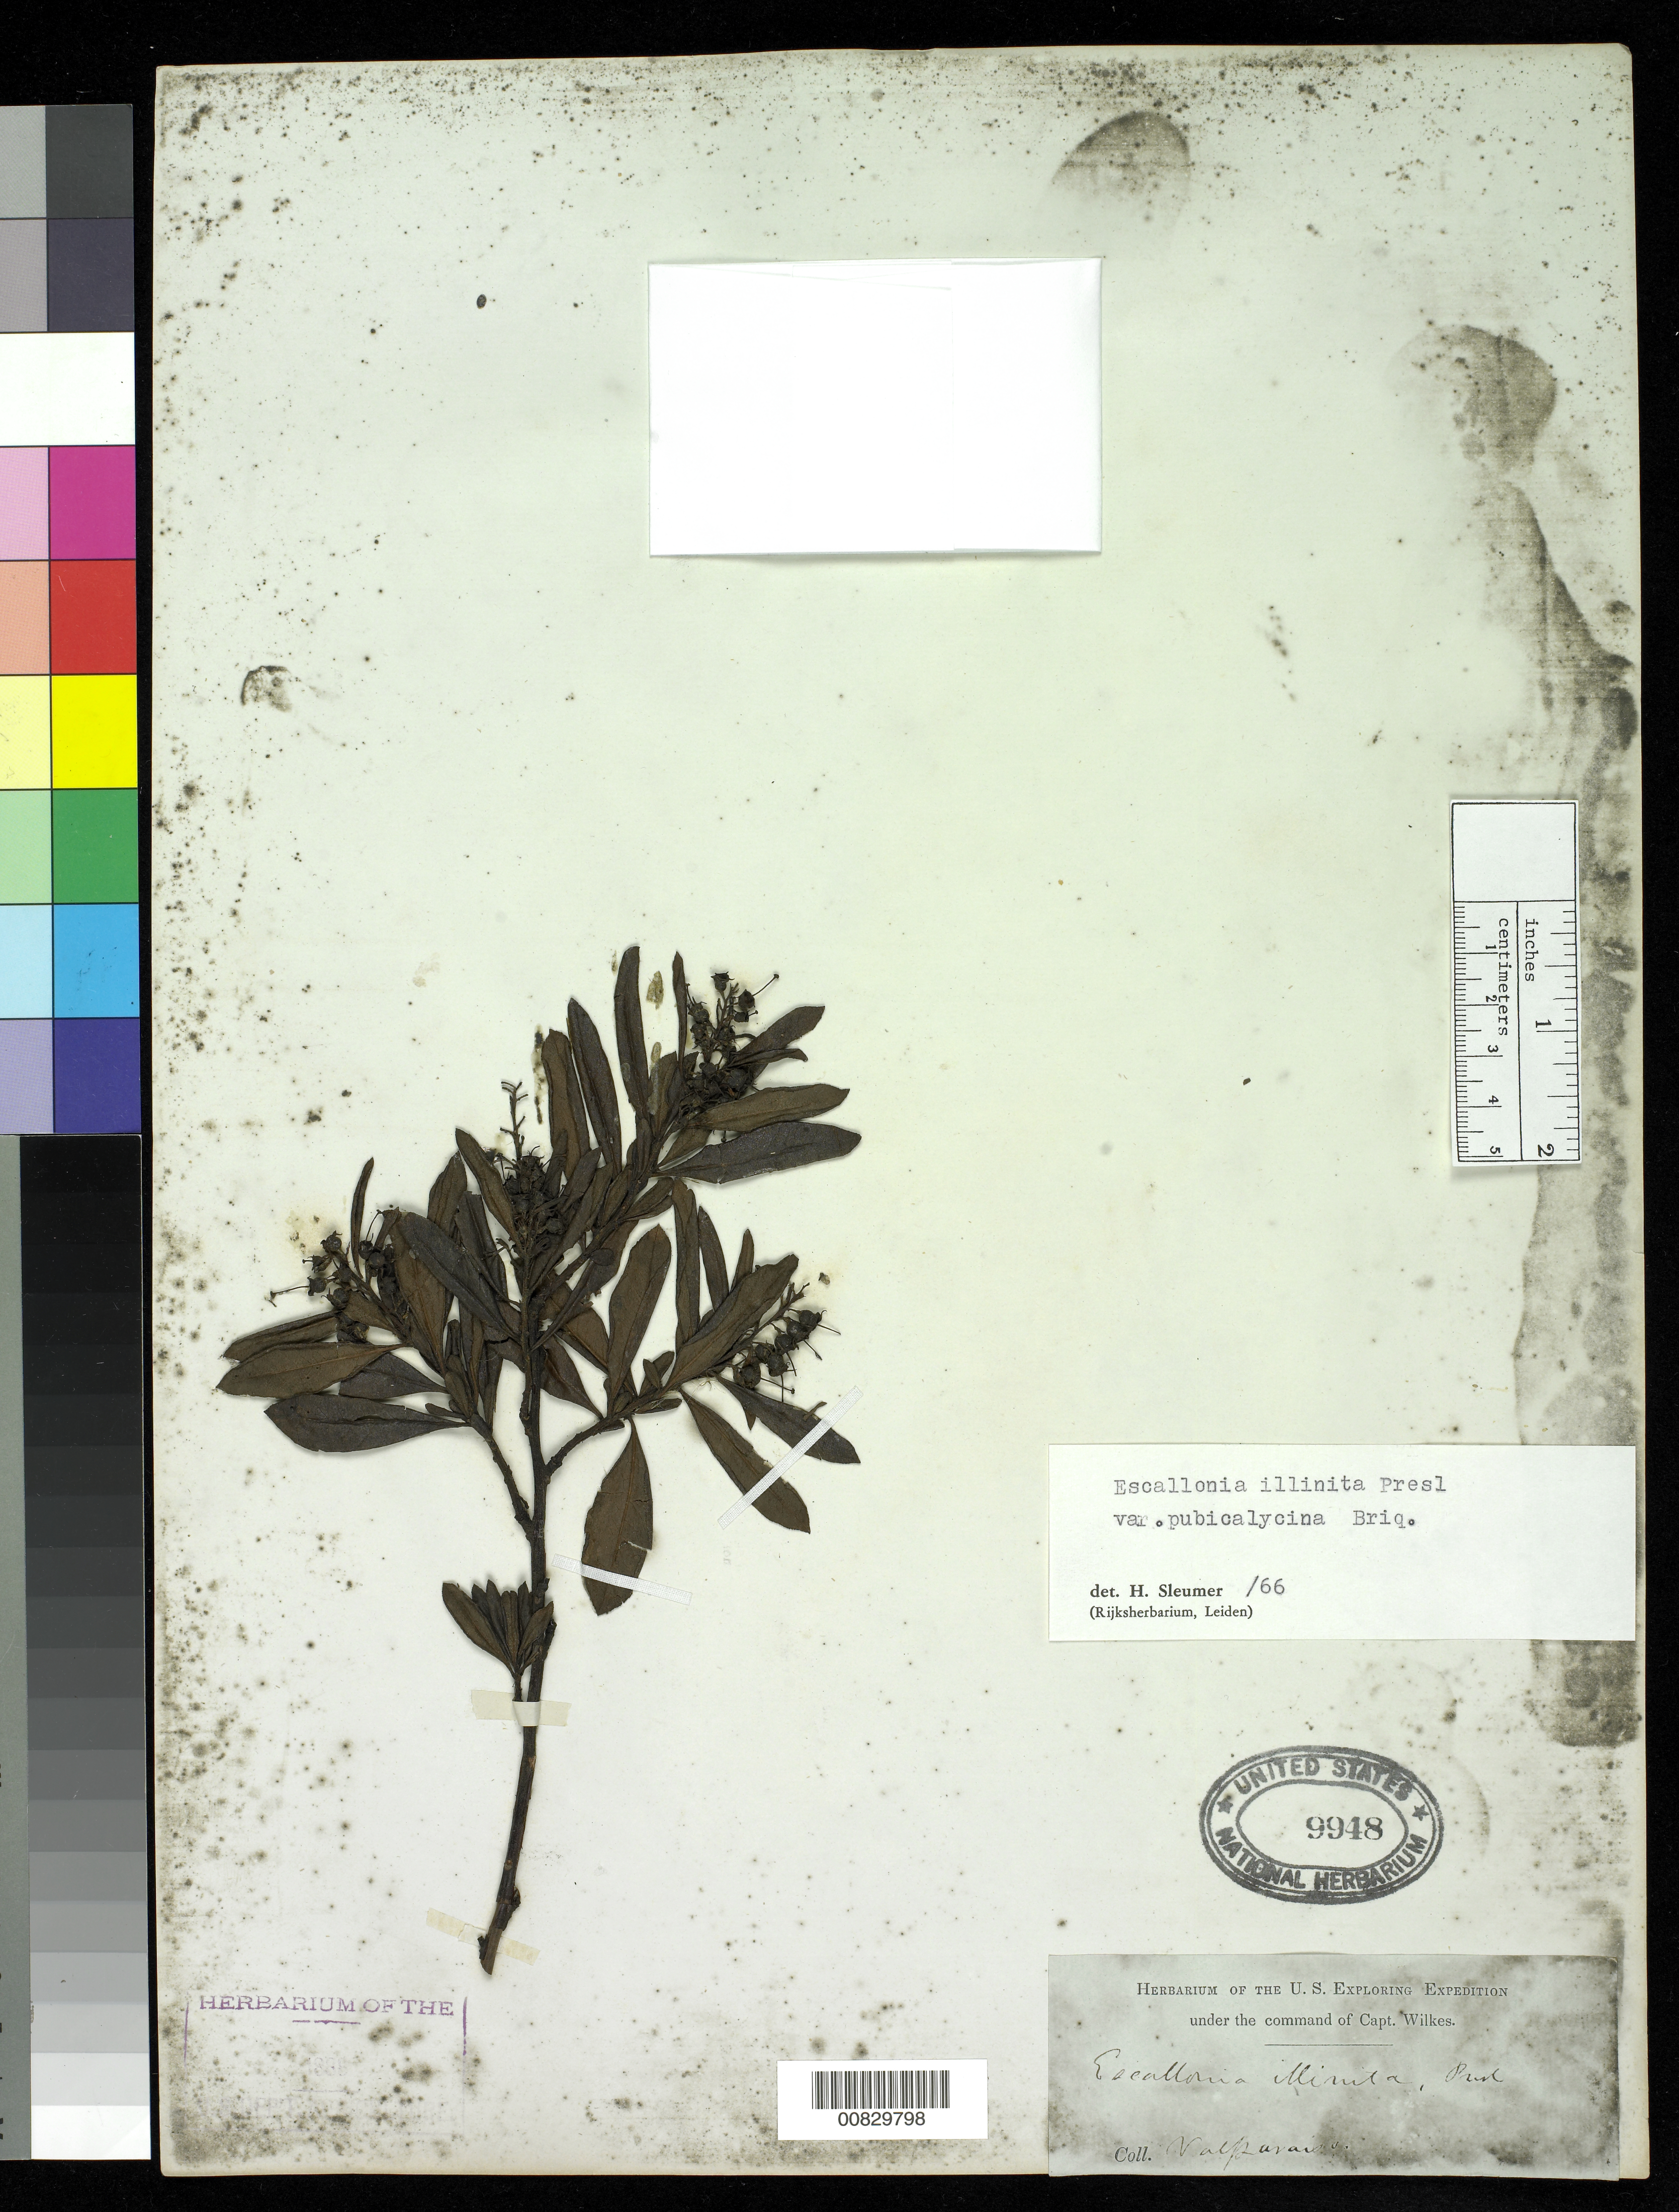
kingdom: Plantae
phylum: Tracheophyta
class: Magnoliopsida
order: Escalloniales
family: Escalloniaceae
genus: Escallonia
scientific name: Escallonia illinita var. pubicalycina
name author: Briq.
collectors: Wilkes Explor. Exped.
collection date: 1838/1842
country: Chile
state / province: Valparaíso (V)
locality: Valparaiso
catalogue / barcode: US 9948